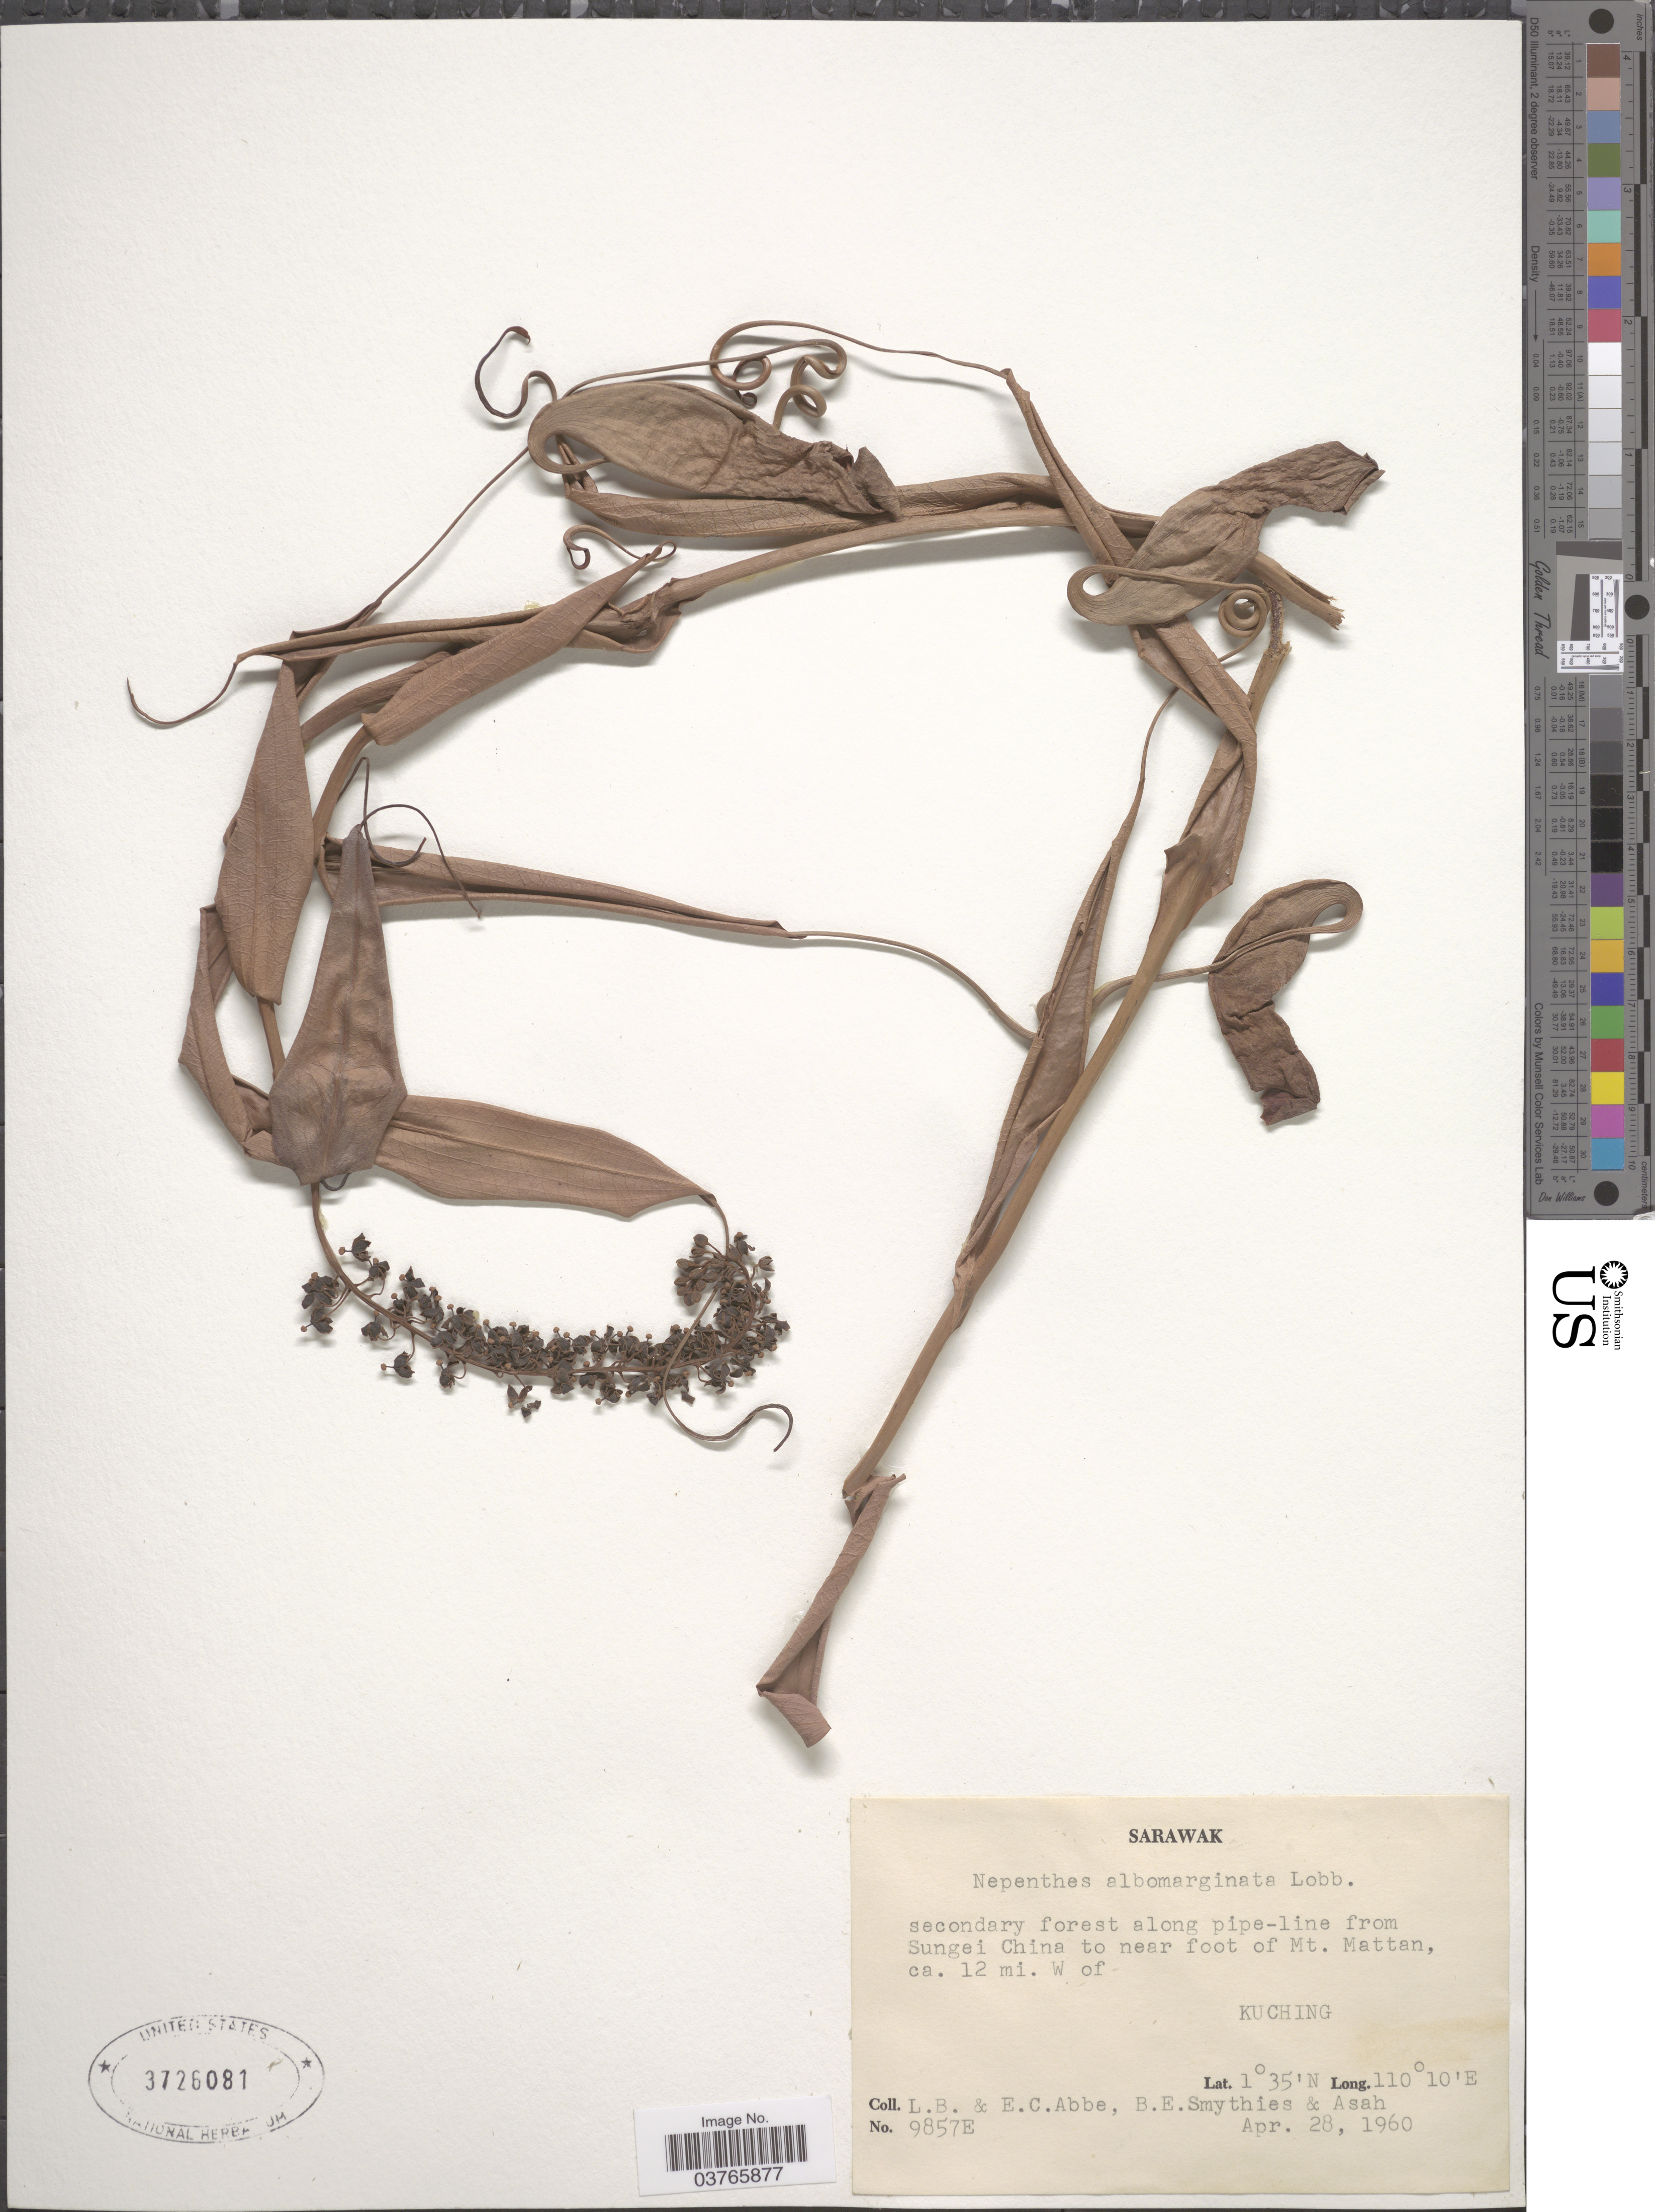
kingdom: Plantae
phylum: Tracheophyta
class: Magnoliopsida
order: Caryophyllales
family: Nepenthaceae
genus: Nepenthes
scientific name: Nepenthes albomarginata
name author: T. Lobb ex Lindl.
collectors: L. B. Abbe, E. C. Abbe, B.E. Smythies & Asah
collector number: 9857E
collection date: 1960-04-28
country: Malaysia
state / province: Sarawak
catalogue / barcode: US 3726081